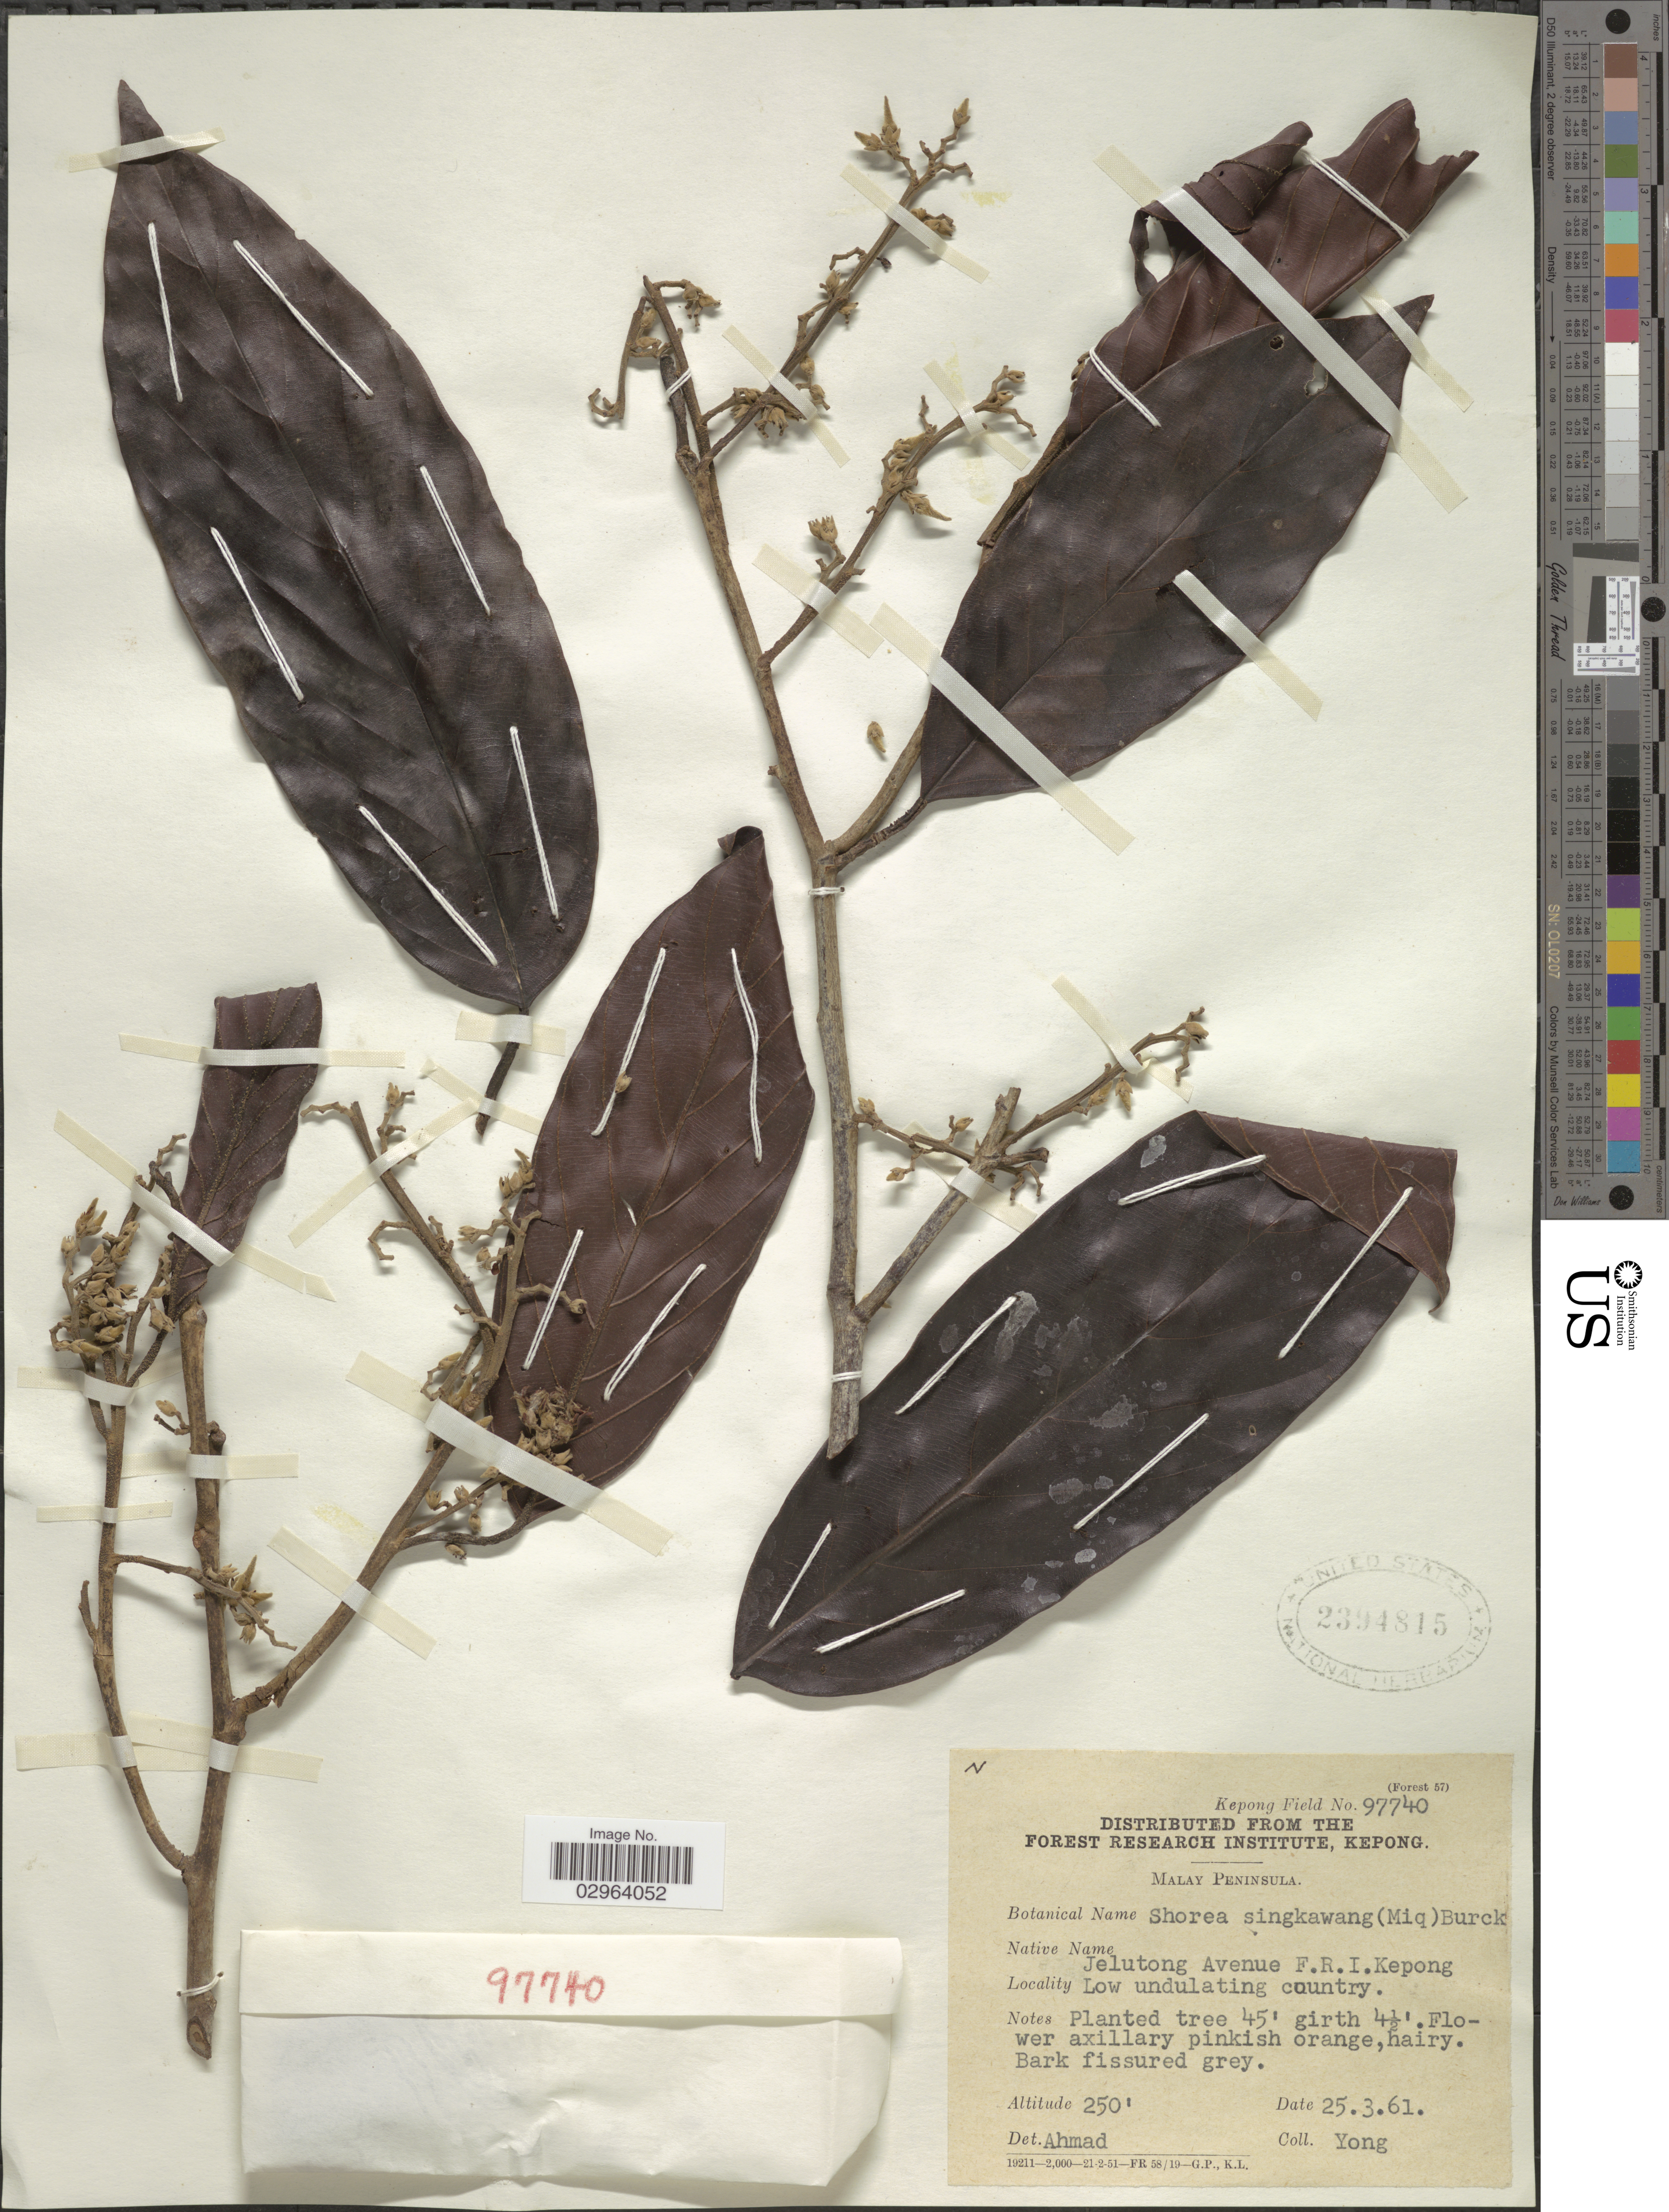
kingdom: Plantae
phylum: Tracheophyta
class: Magnoliopsida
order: Malvales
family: Dipterocarpaceae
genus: Rubroshorea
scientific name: Rubroshorea singkawang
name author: (Miq.) P.S. Ashton & J. Heck.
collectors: -. Yong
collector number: Kepong Field 97740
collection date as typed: Transcribed d/m/y: 25/3/61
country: Malaysia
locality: Malay Peninsula. Jelutong Avenue F.R.I. Kepong. Low undulating country.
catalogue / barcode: US 2394815